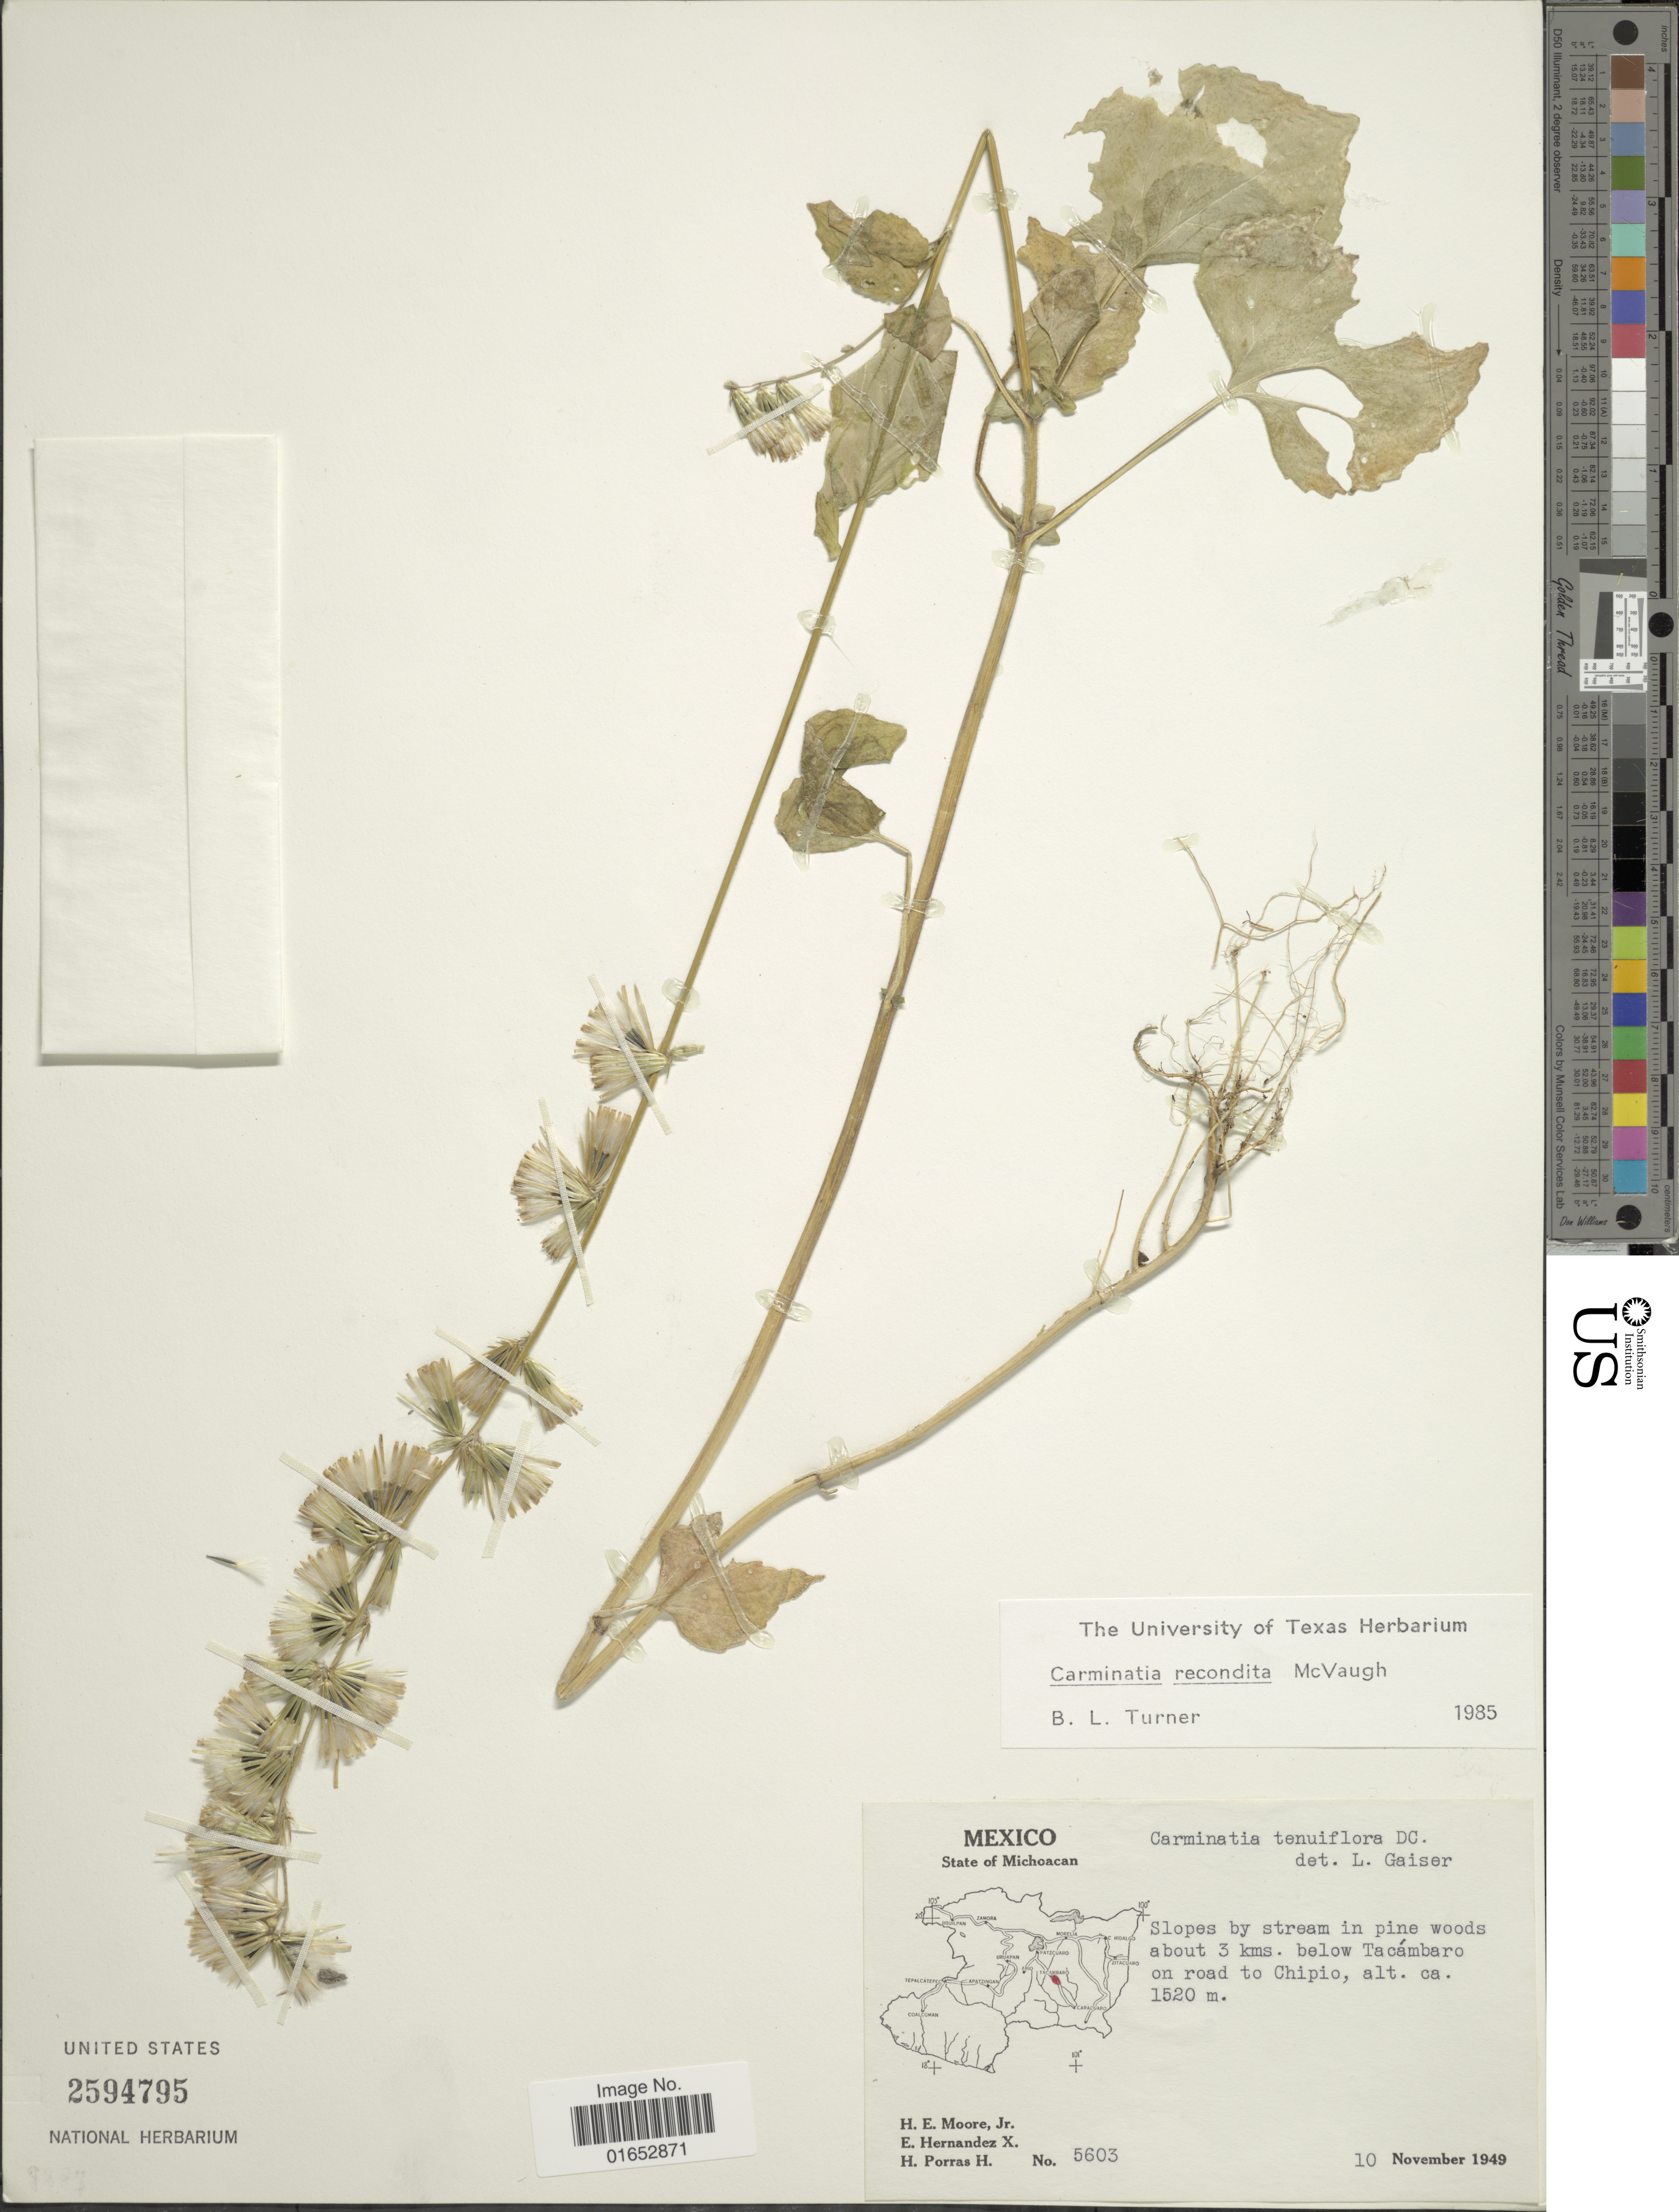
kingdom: Plantae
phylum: Tracheophyta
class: Magnoliopsida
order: Asterales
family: Asteraceae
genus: Carminatia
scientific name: Carminatia recondita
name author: McVaugh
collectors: H. Moore, E. Hernandez X. & H. Porras-H.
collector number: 5603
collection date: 1949-11-10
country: Mexico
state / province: Michoacán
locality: Slopes by stream in pine woods about 3 kms. below Tacámbaro on road to Chipio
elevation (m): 1520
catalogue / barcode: US 2594795